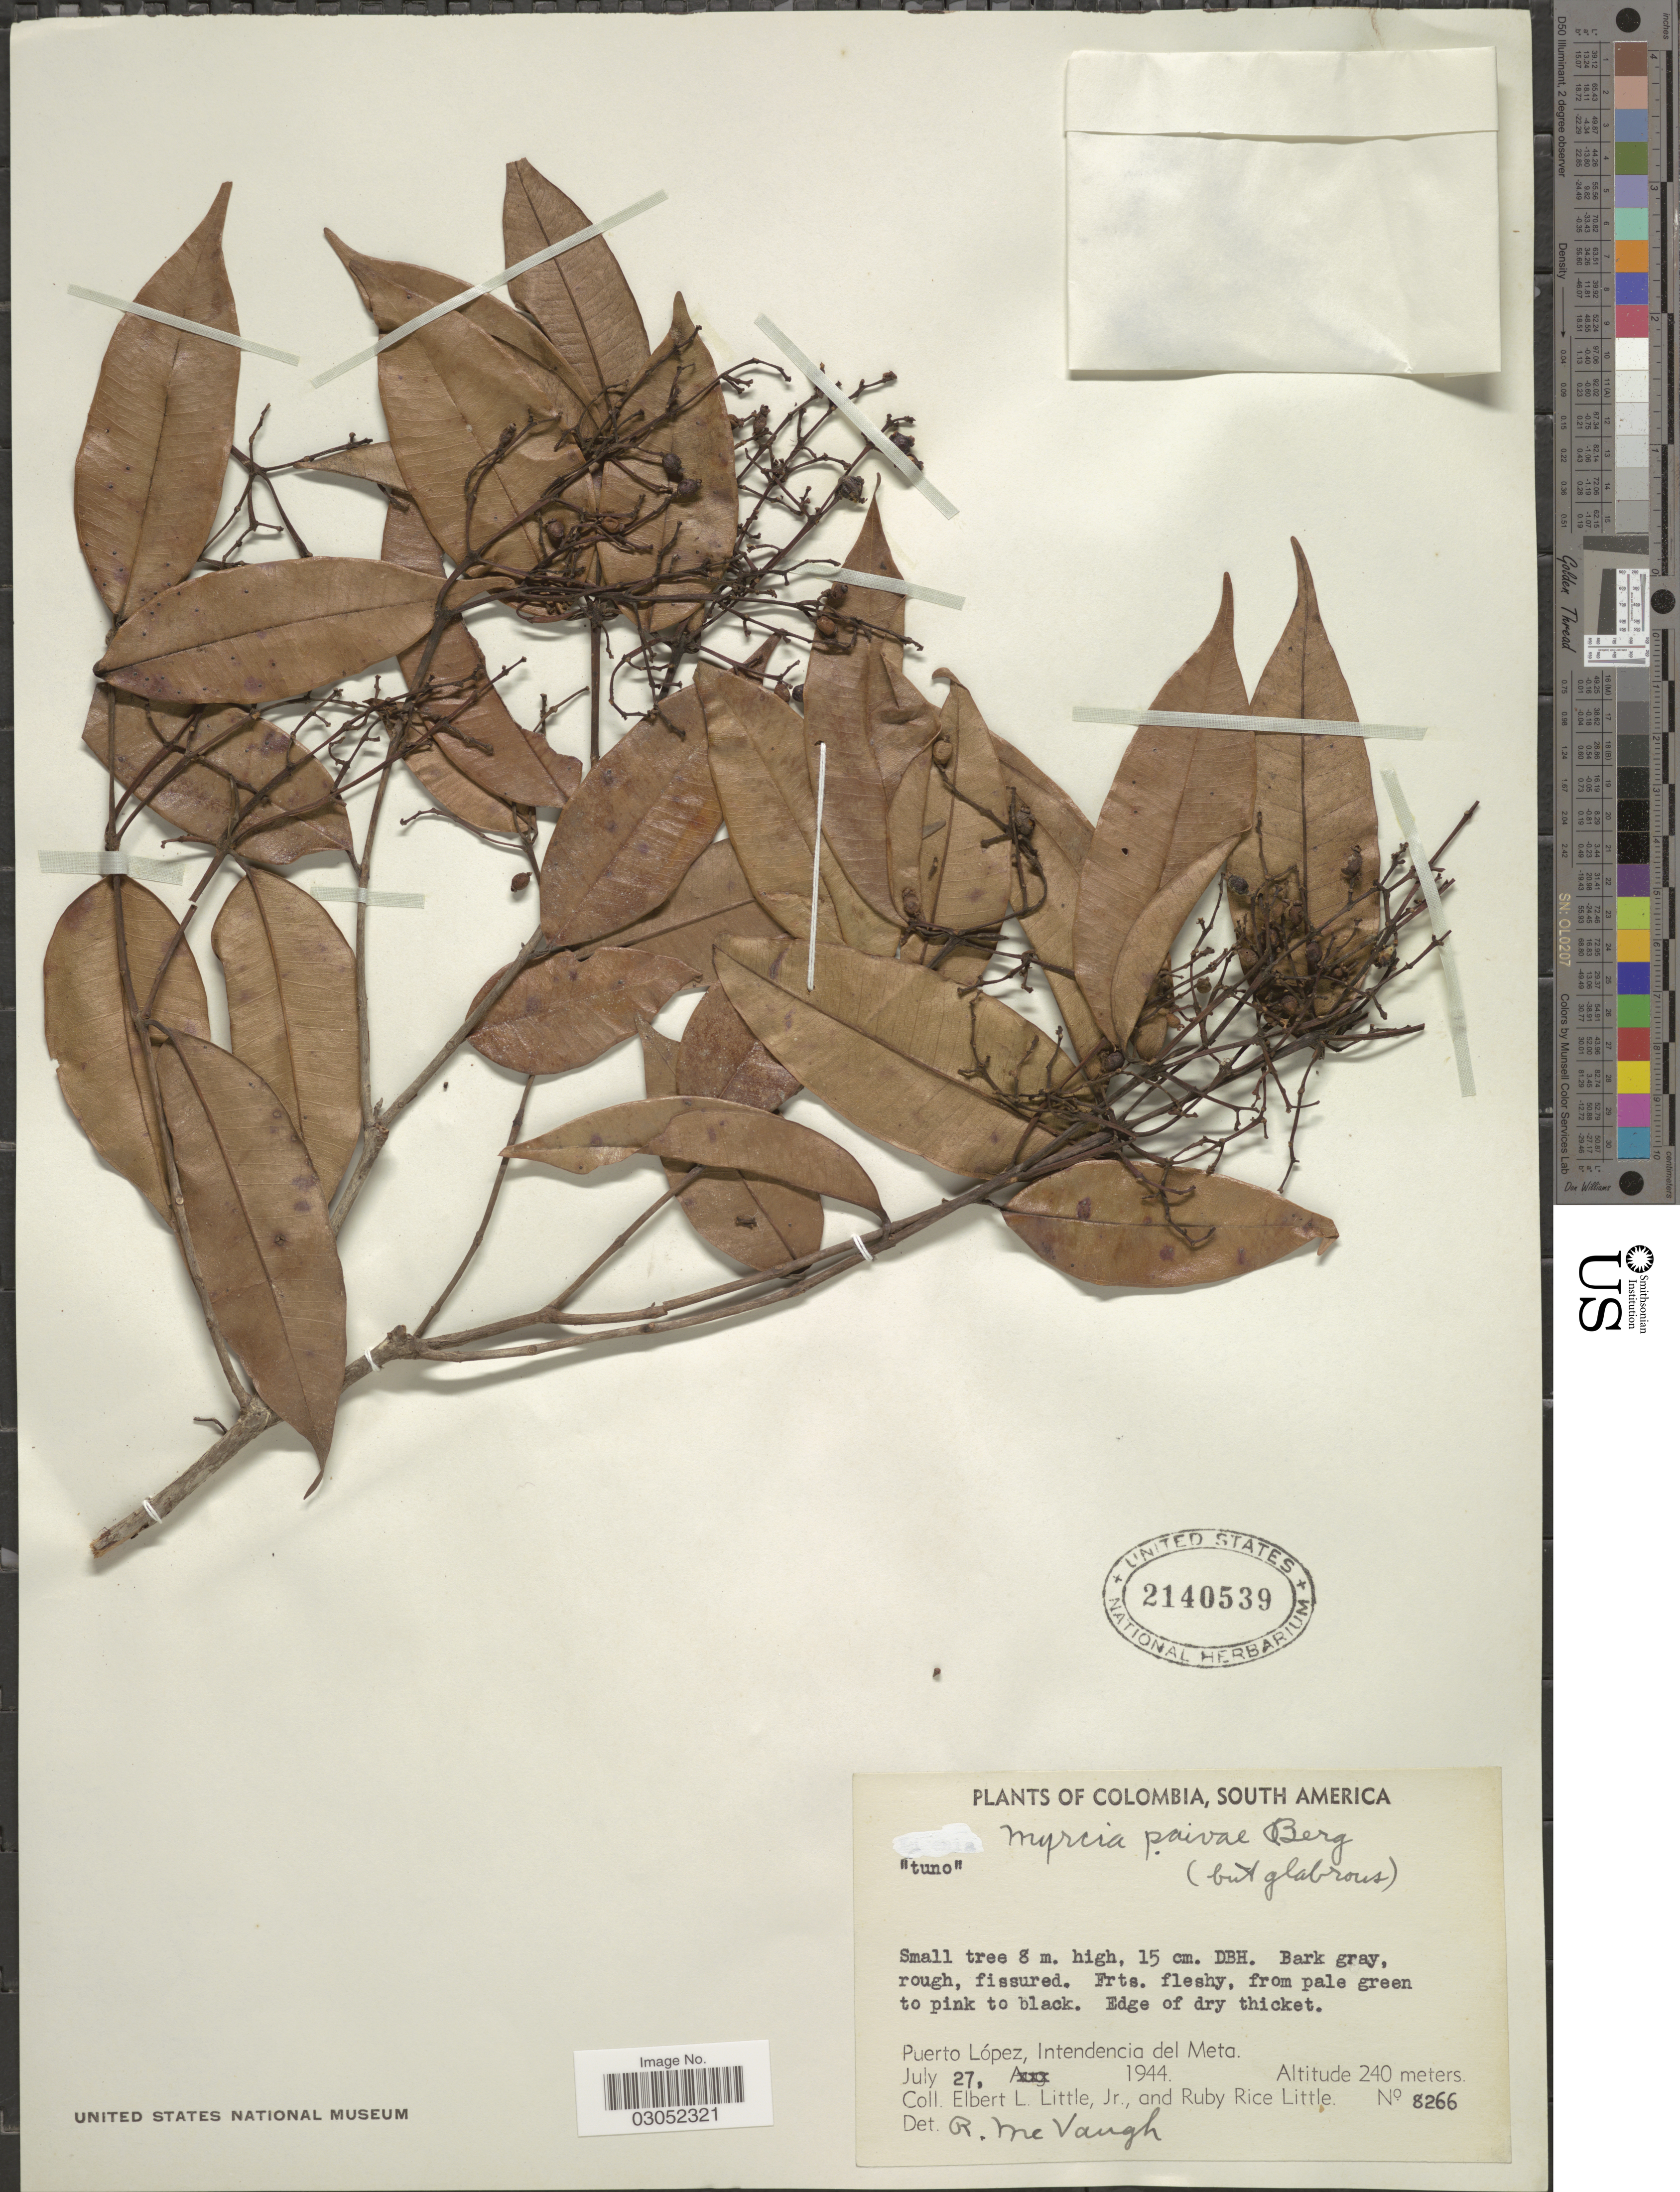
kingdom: Plantae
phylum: Tracheophyta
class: Magnoliopsida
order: Myrtales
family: Myrtaceae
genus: Myrcia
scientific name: Myrcia paivae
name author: O. Berg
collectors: E. L. Little & R. R. Little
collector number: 8266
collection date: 1944-07-27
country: Colombia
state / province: Meta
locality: Puerto López, Intendencia del Meta.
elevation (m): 240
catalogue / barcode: US 2140539